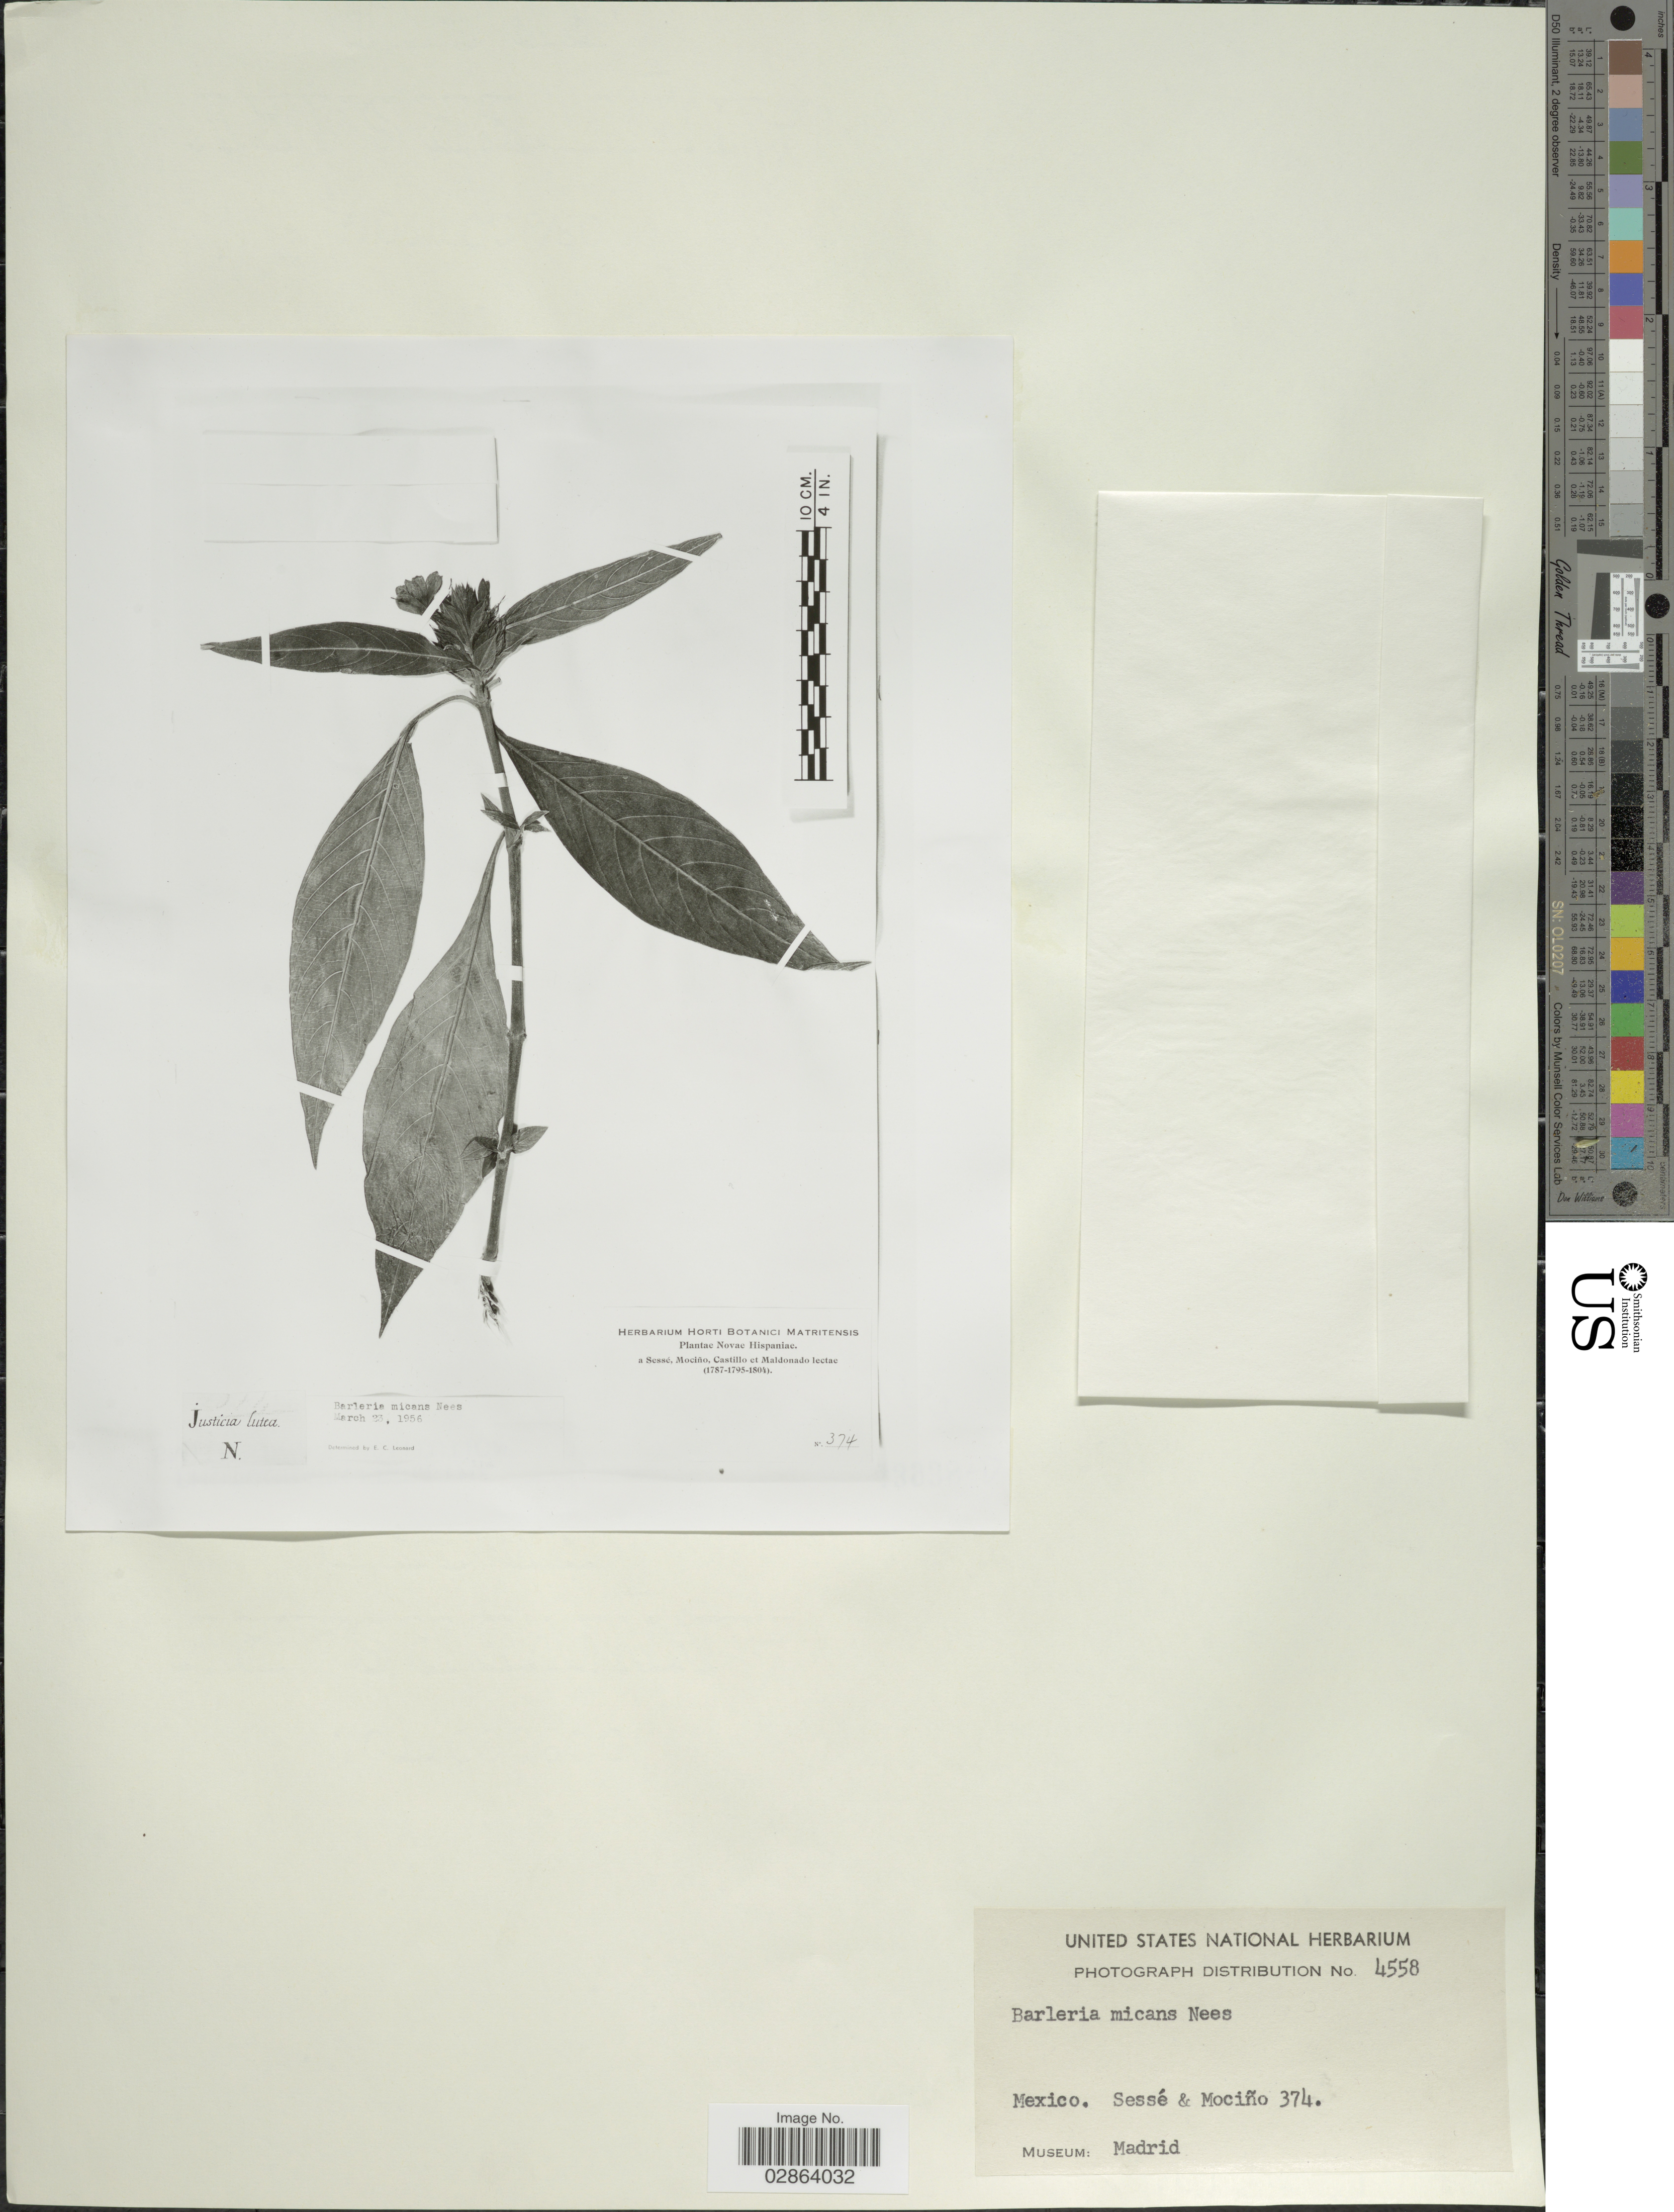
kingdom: Plantae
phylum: Tracheophyta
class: Magnoliopsida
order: Lamiales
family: Acanthaceae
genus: Barleria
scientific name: Barleria oenotheroides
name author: Dum. Cours.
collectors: Sessé, --, Mociño, Castillo, -- & Maldonado, --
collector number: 374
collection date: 1787/1804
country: Mexico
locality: Novae Hispaniae.